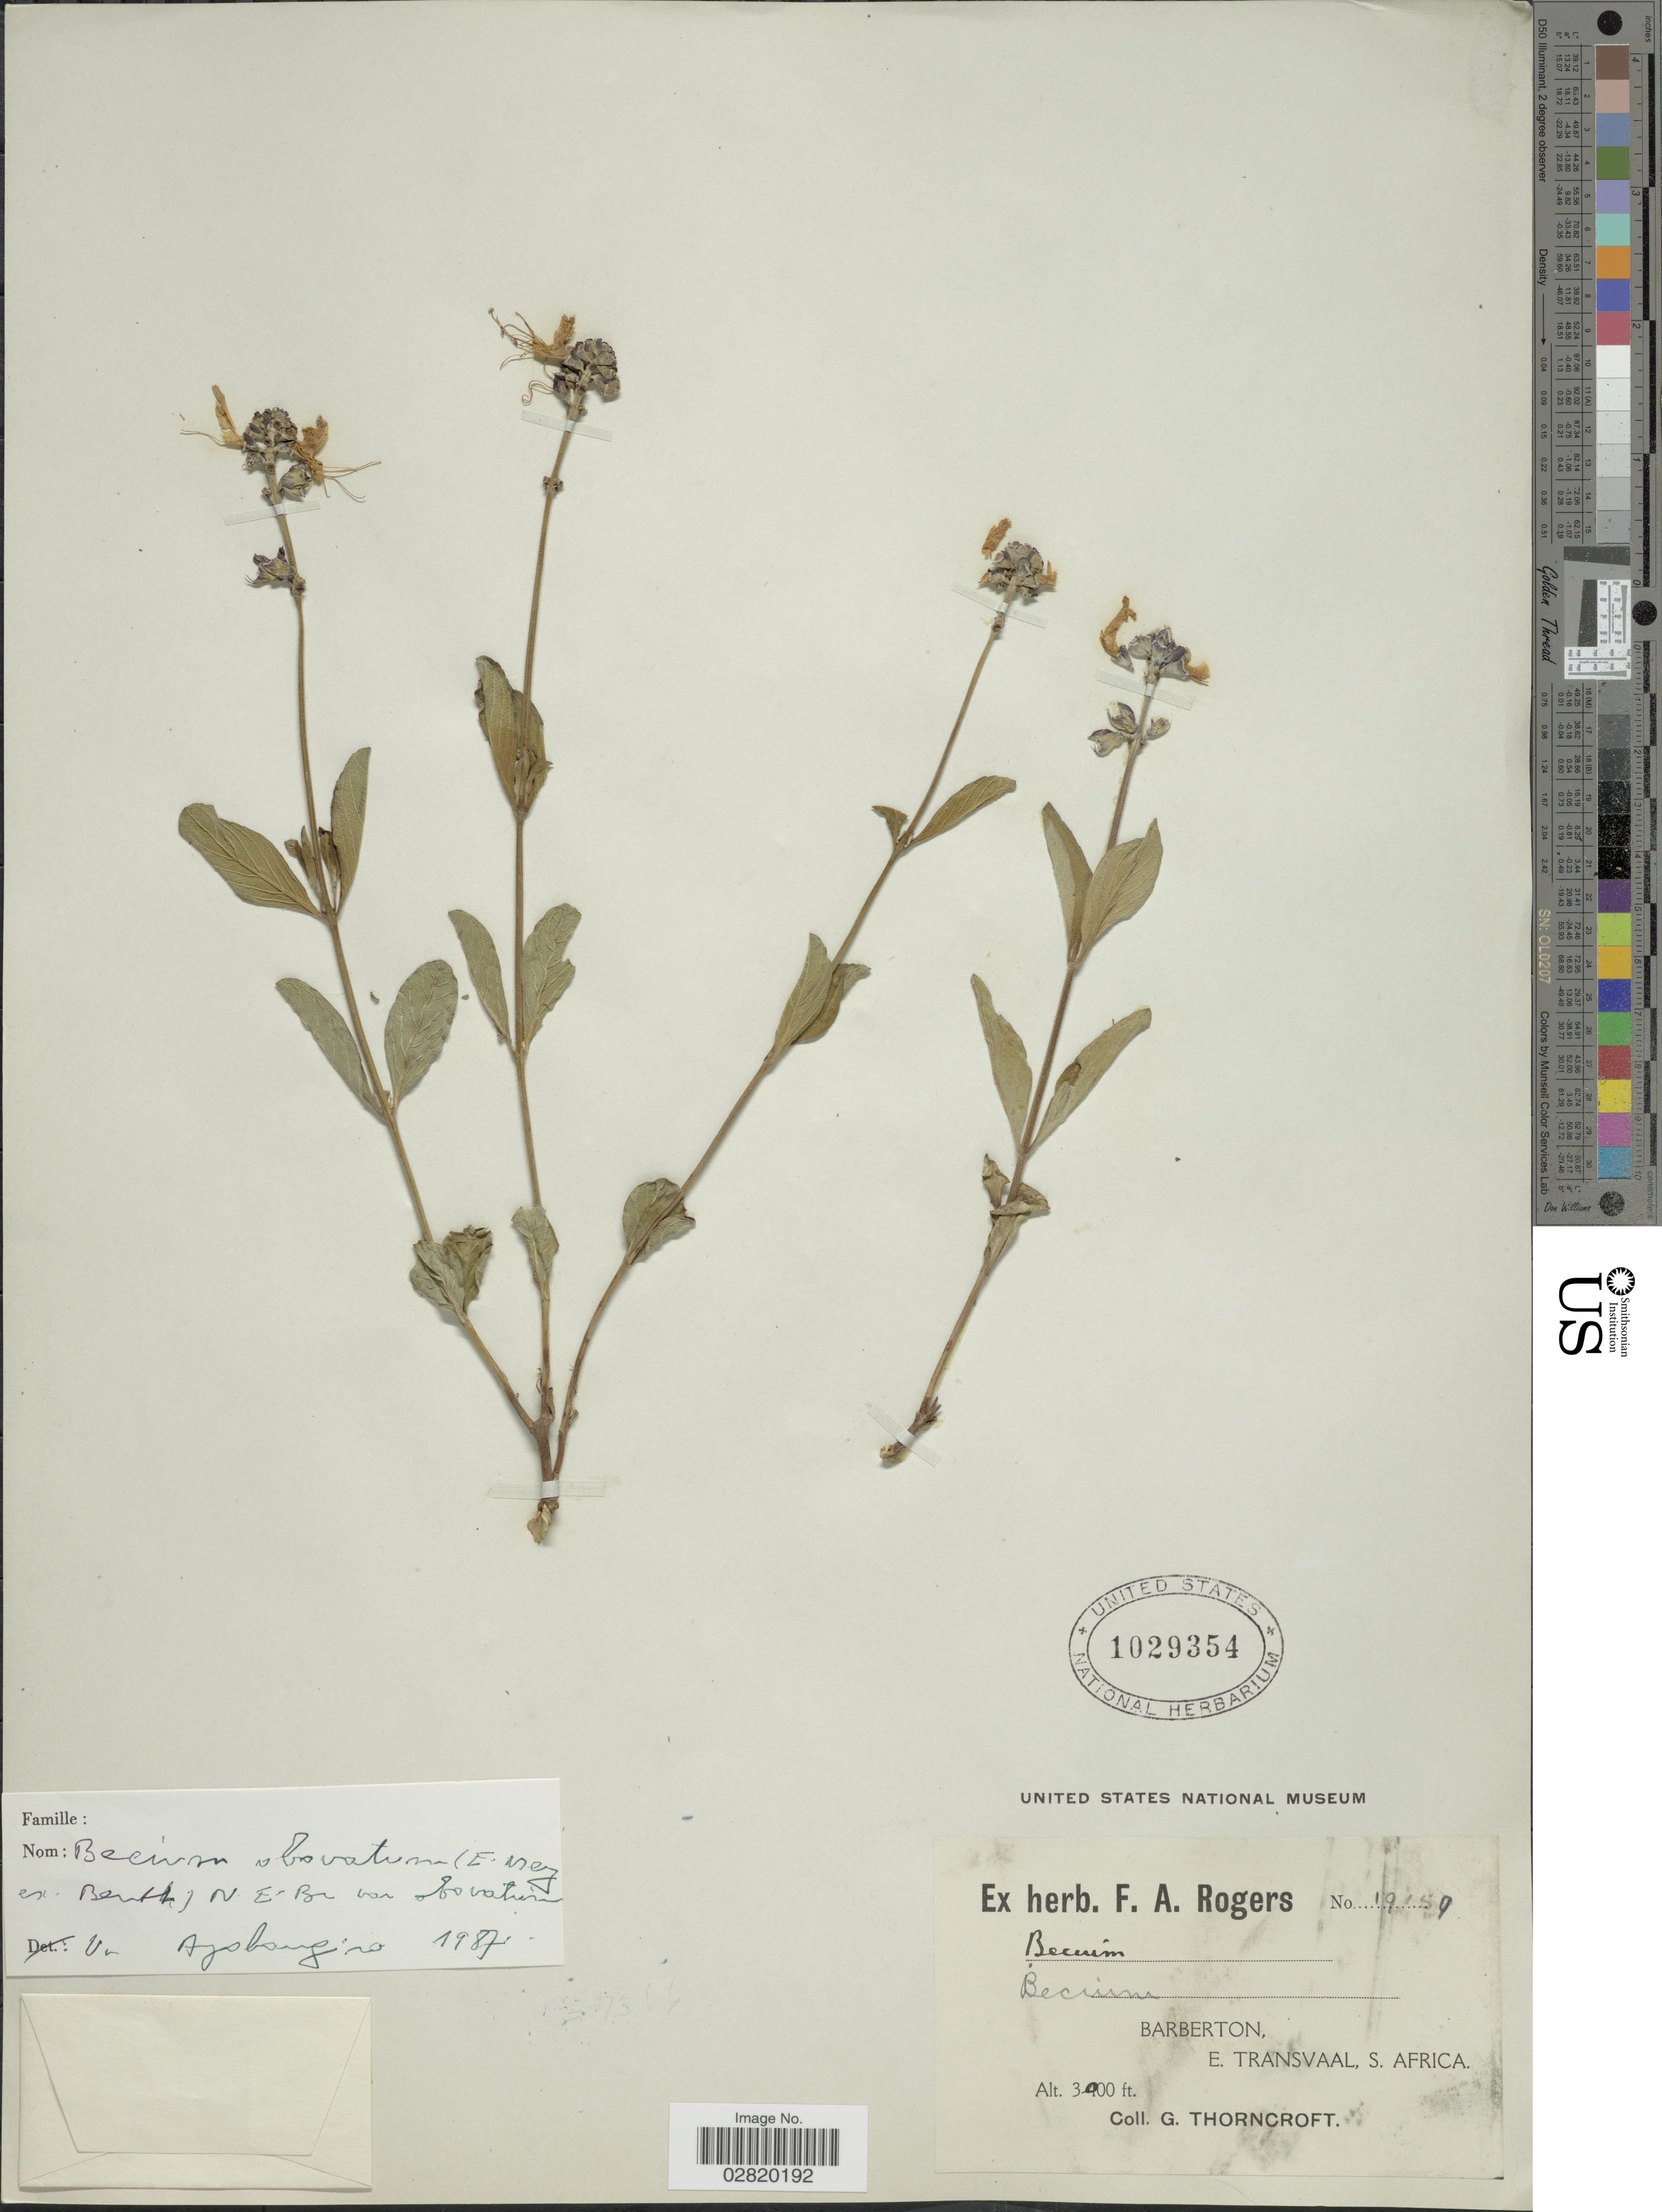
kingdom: Plantae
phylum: Tracheophyta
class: Magnoliopsida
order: Lamiales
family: Lamiaceae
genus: Becium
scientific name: Becium obovatum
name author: (E. Mey. ex Benth.) N.E. Br.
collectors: G. Thorncroft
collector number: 19159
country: South Africa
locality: Barberton, E. Transvaal, S. Africa.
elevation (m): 914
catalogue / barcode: US 1029354